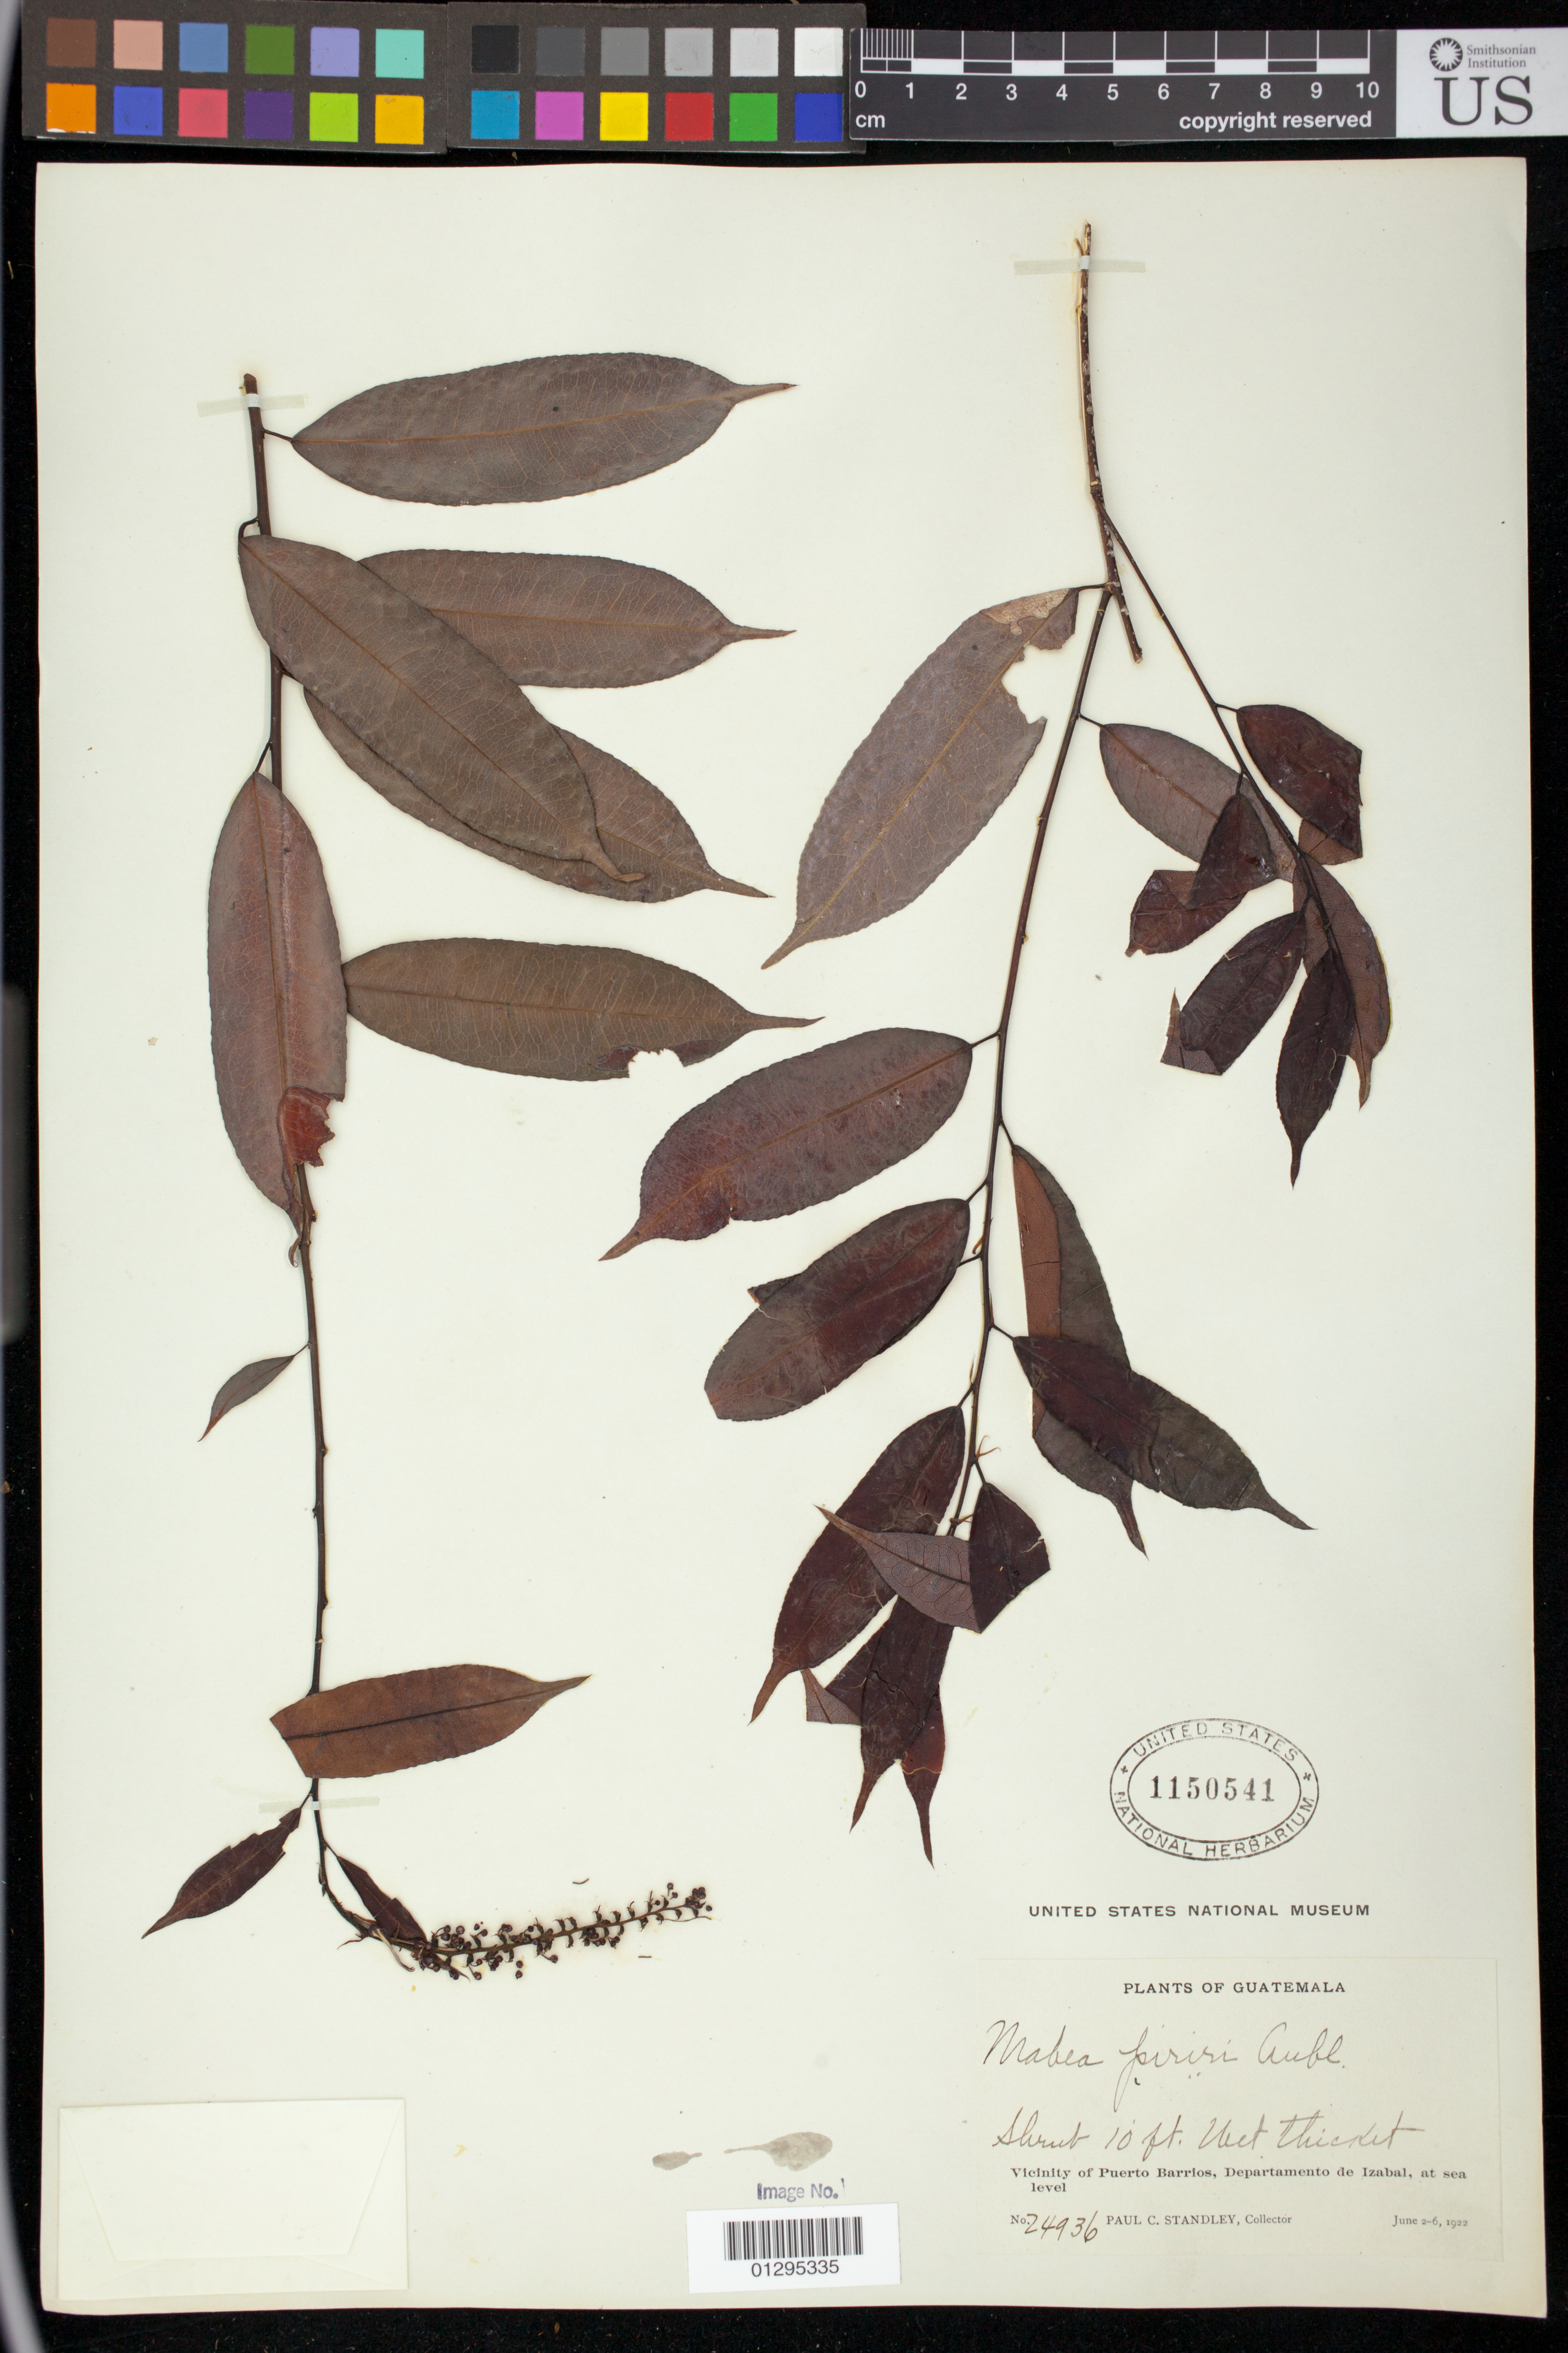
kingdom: Plantae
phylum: Tracheophyta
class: Magnoliopsida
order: Malpighiales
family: Euphorbiaceae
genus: Mabea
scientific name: Mabea occidentalis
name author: Benth.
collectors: P. C. Standley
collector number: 24936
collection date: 1922-06-02/1922-06-06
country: Guatemala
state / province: Izabal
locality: Vicinity of Puerto Barrios, at sea level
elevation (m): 0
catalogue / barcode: US 1150541